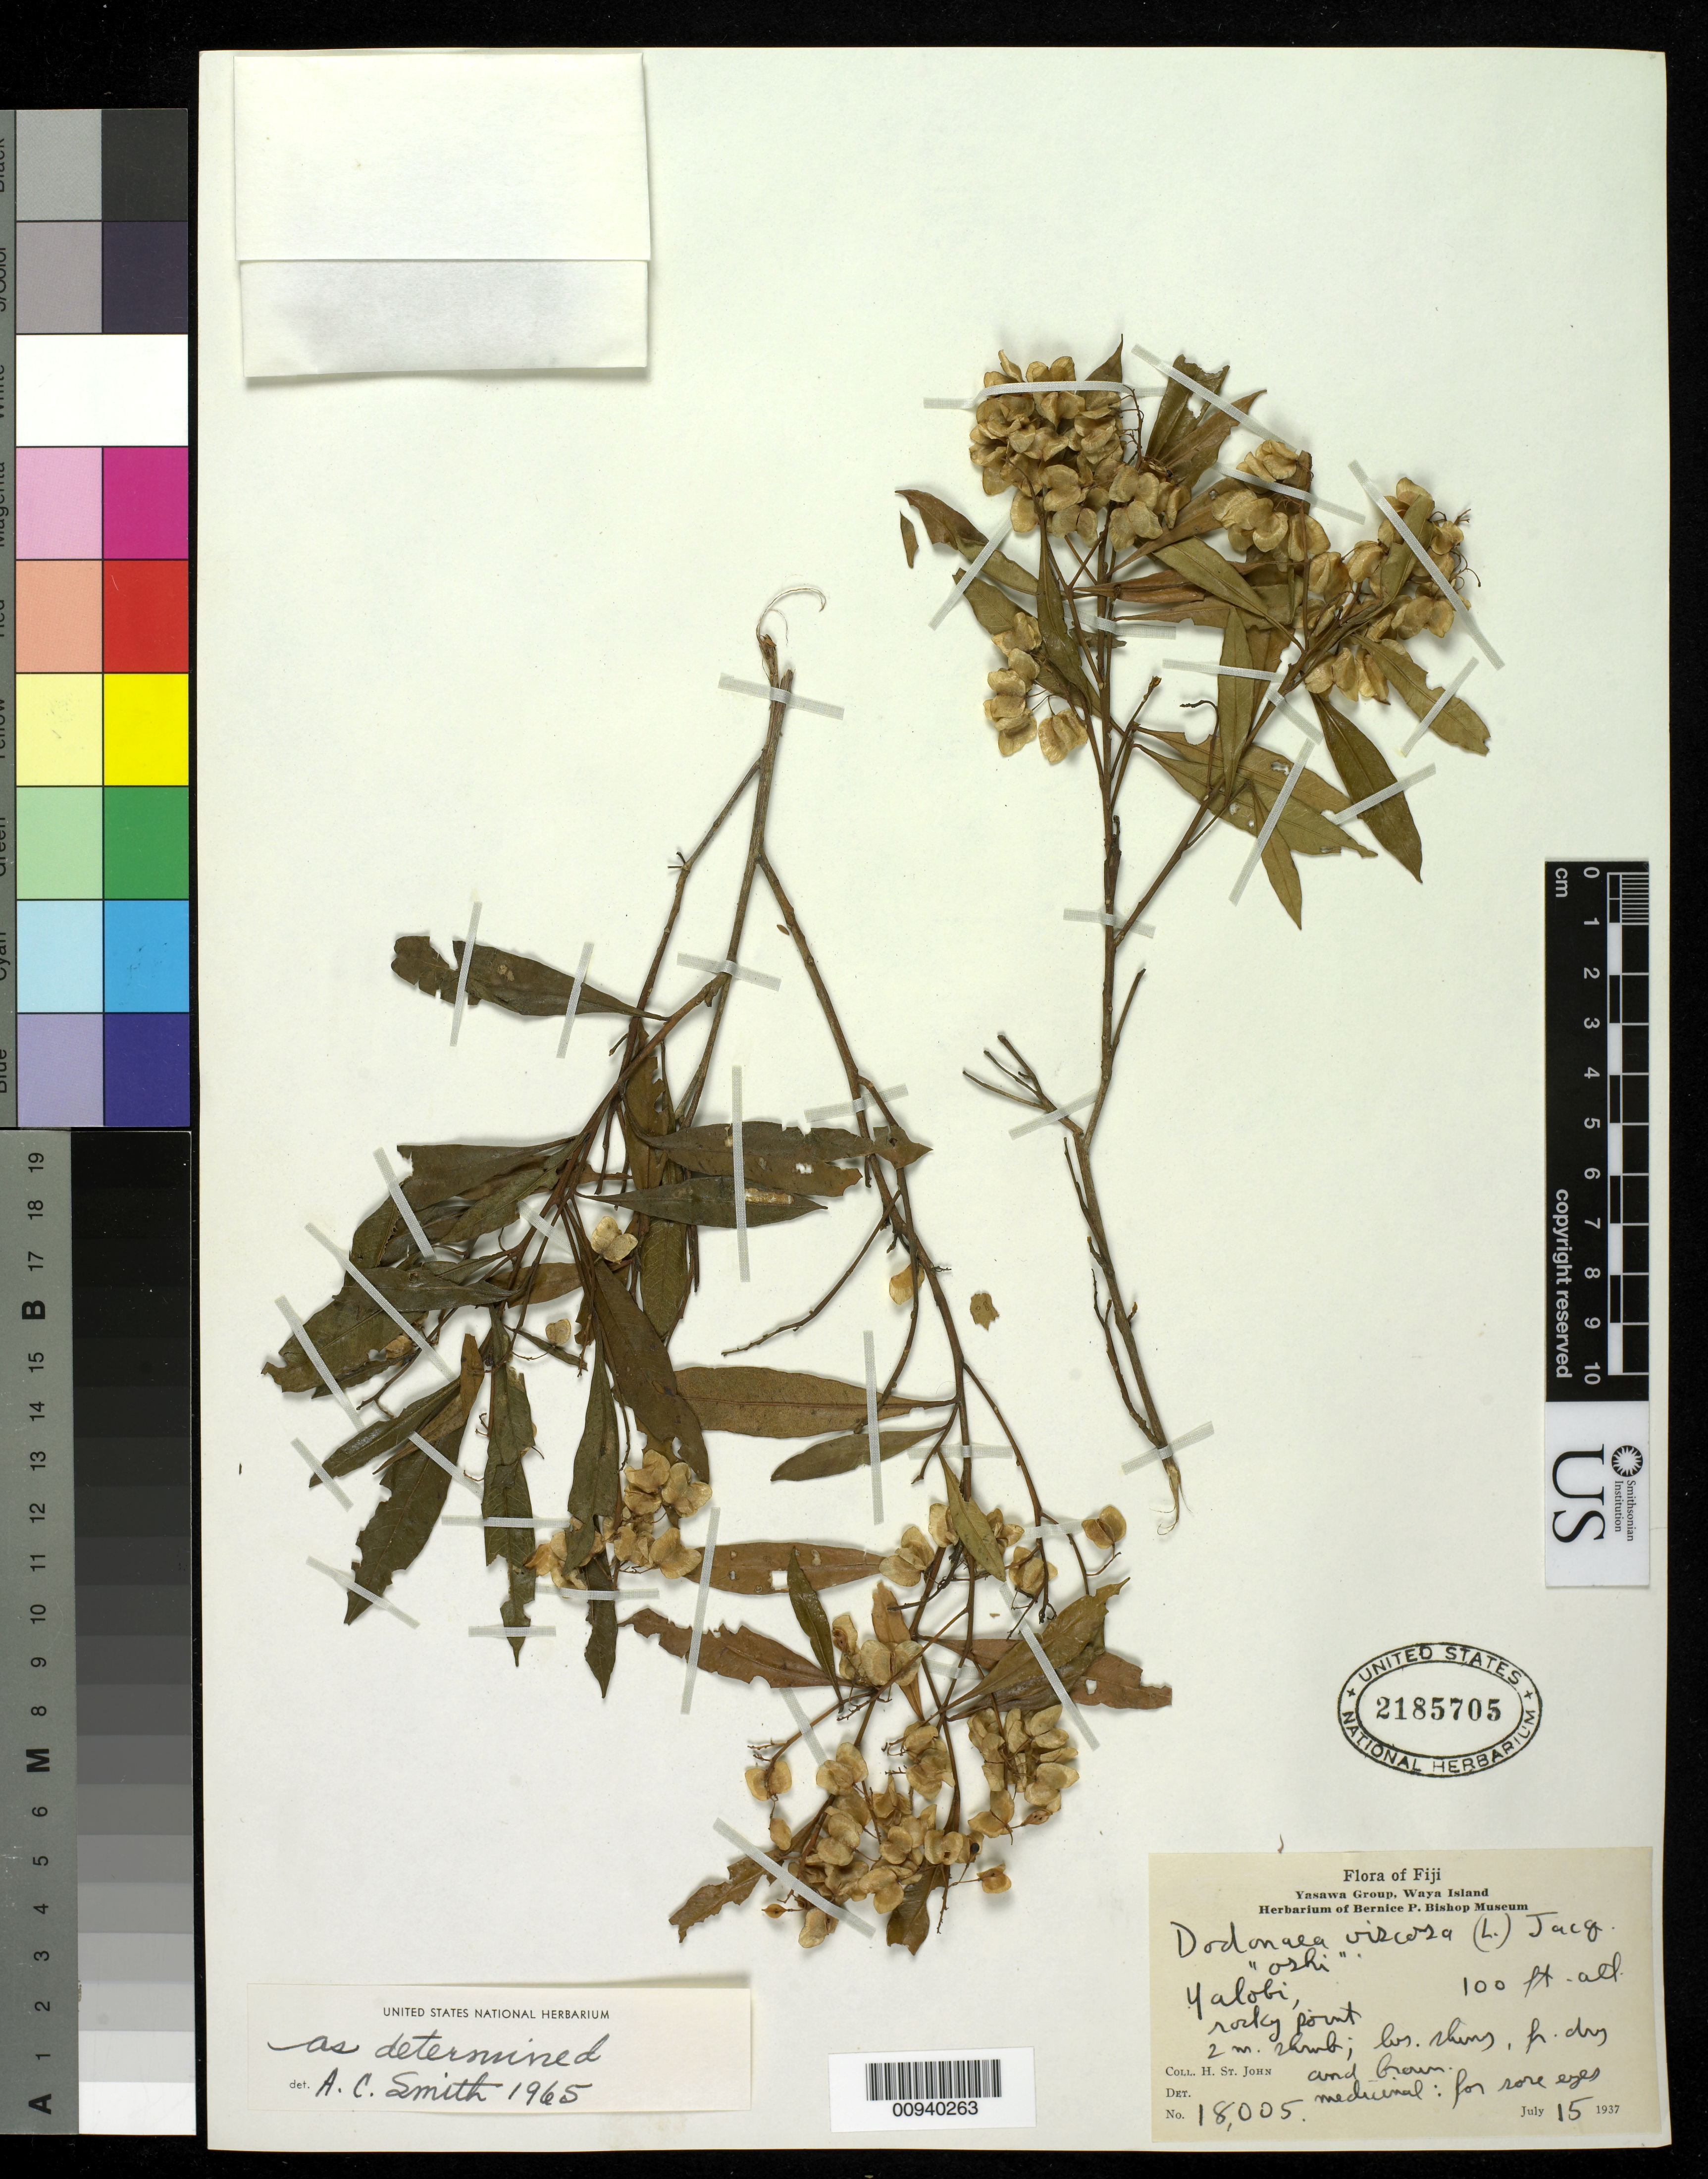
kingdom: Plantae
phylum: Tracheophyta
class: Magnoliopsida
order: Sapindales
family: Sapindaceae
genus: Dodonaea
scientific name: Dodonaea viscosa subsp. viscosa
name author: Jacq.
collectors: H. St. John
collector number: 18005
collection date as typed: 15 Jul 1937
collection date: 1937-07-15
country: Fiji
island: Waya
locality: Yalobi, Waya Island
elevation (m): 2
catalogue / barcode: US 2185705